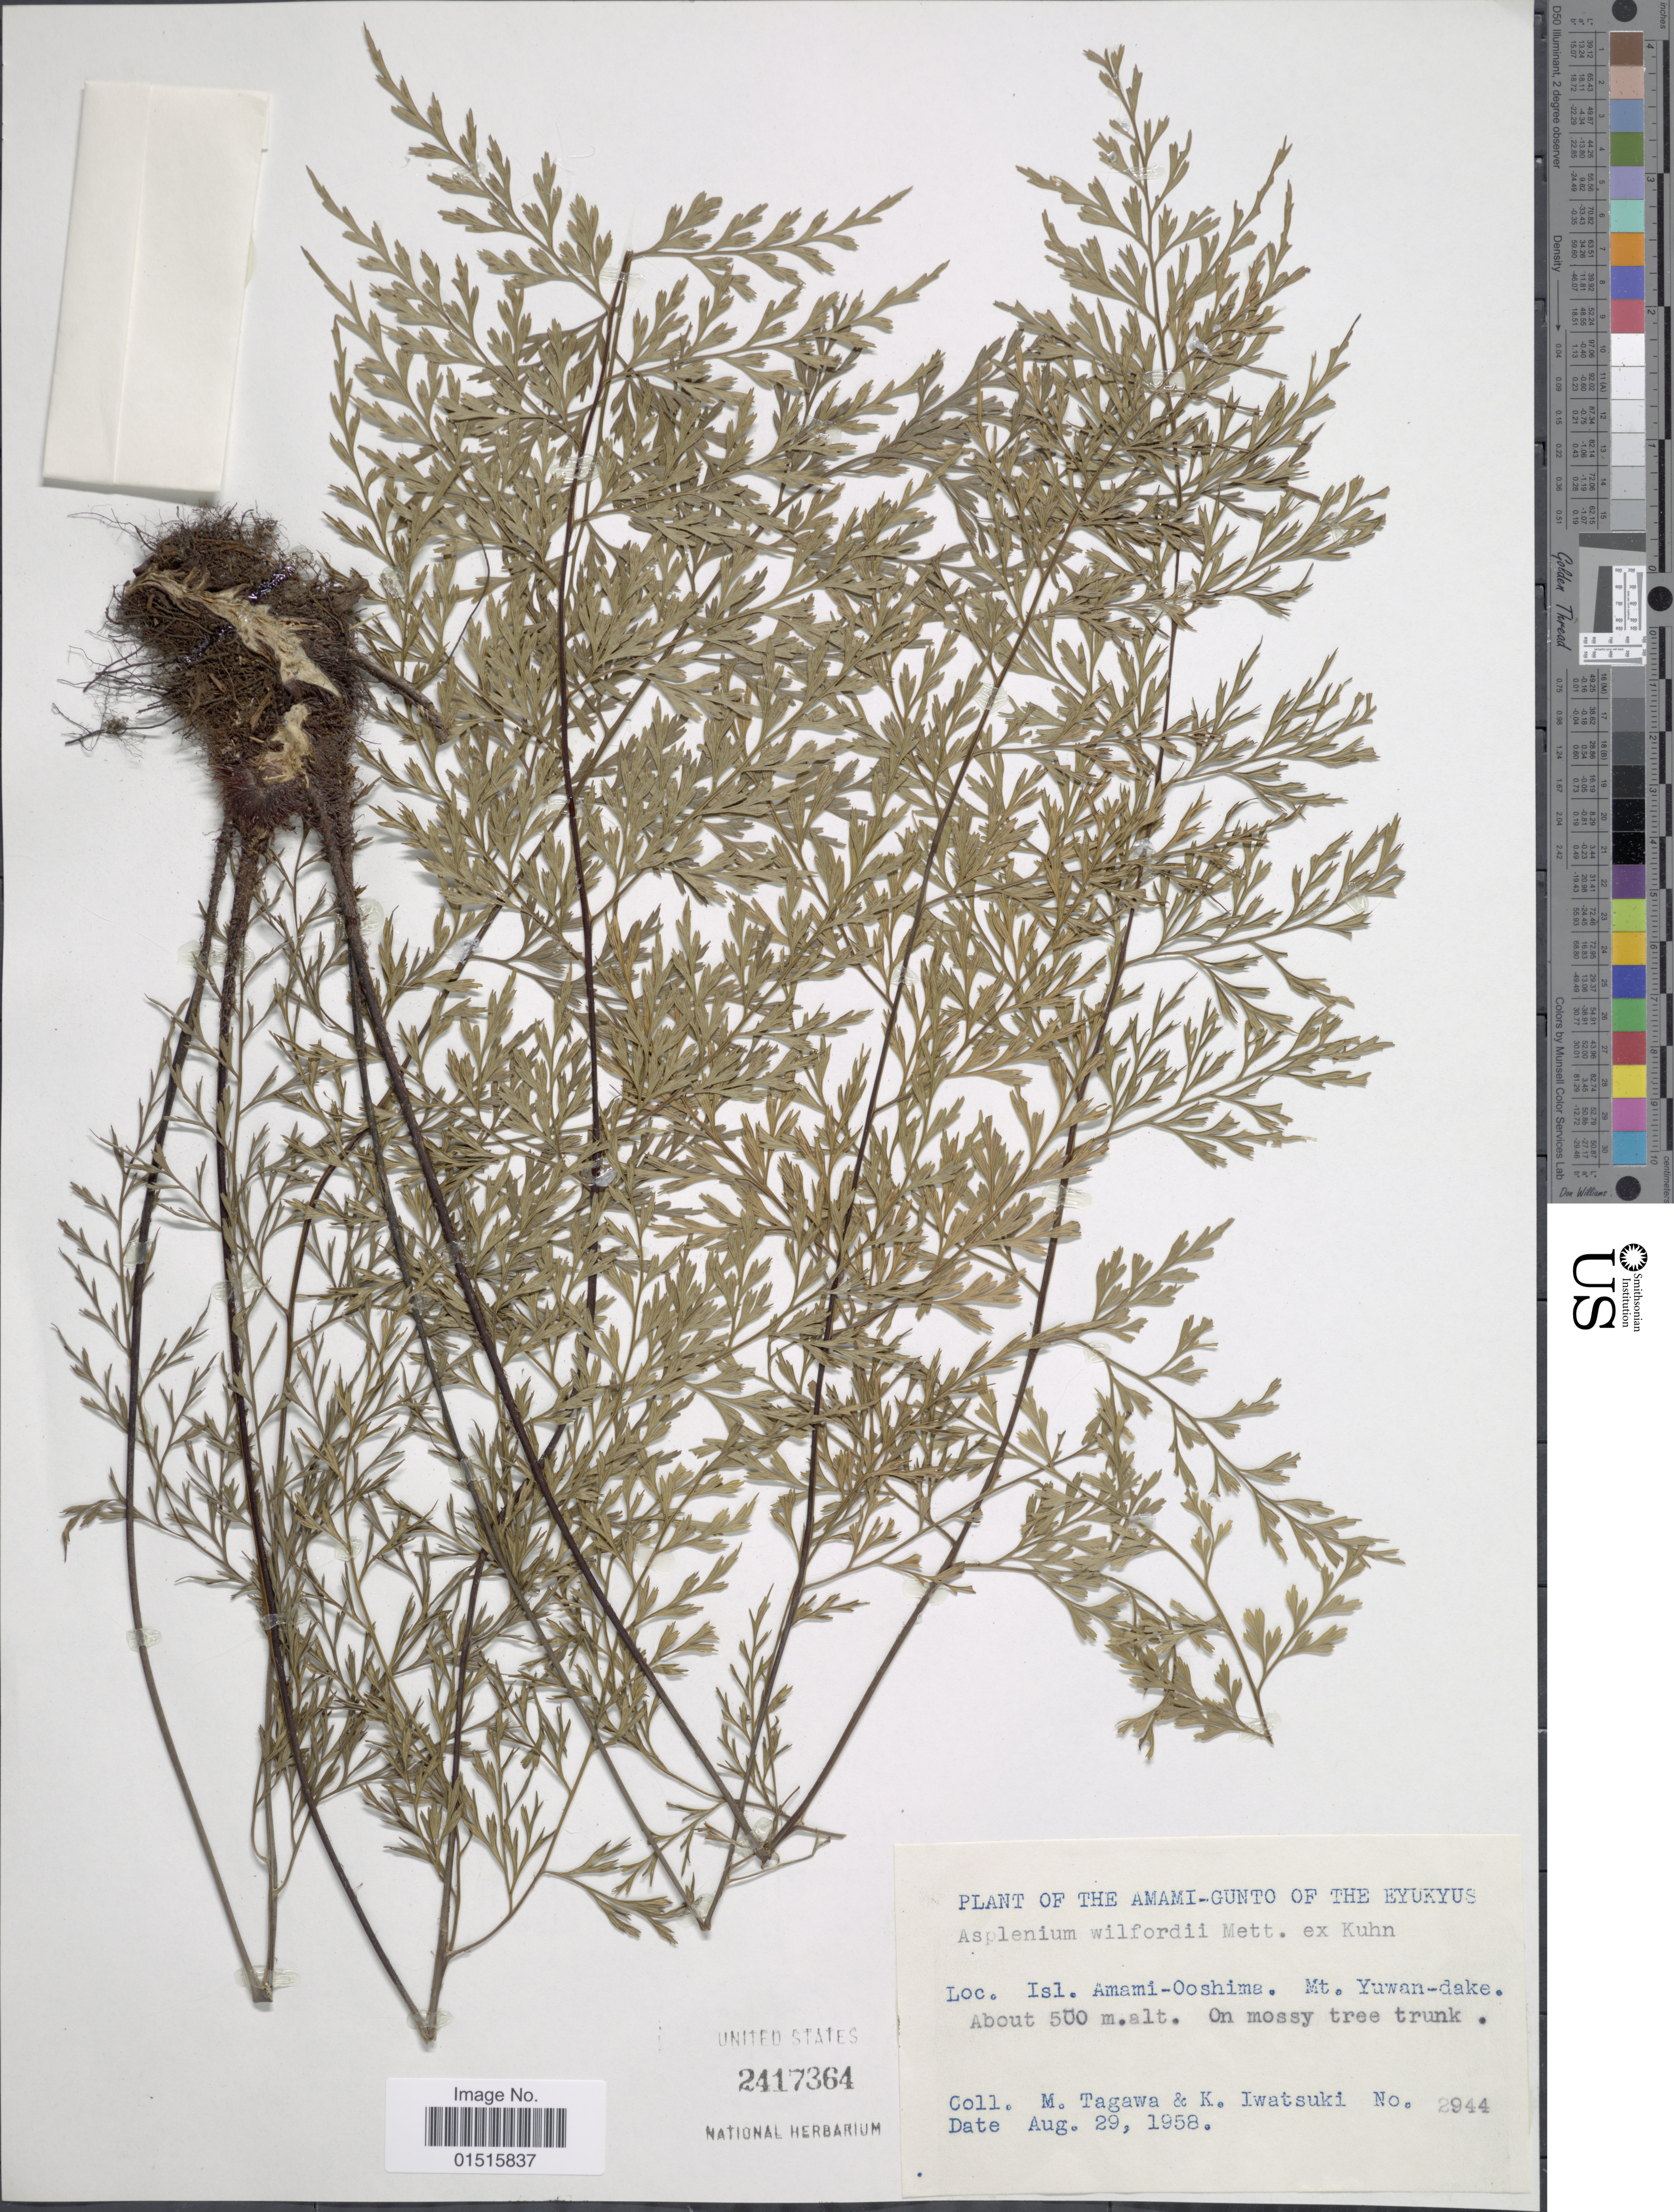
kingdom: Plantae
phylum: Tracheophyta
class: Polypodiopsida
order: Polypodiales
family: Aspleniaceae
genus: Asplenium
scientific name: Asplenium wilfordii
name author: Mett. ex Kuhn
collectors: M. Tagawa & K. Iwatsuki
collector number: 2944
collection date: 1958-08-29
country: Japan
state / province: Okinawa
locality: Amami- Gunto of the Eyukyus, Isl. Amami- Ooshima. Mt. Yuwam- dake.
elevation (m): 500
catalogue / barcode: US 2417364